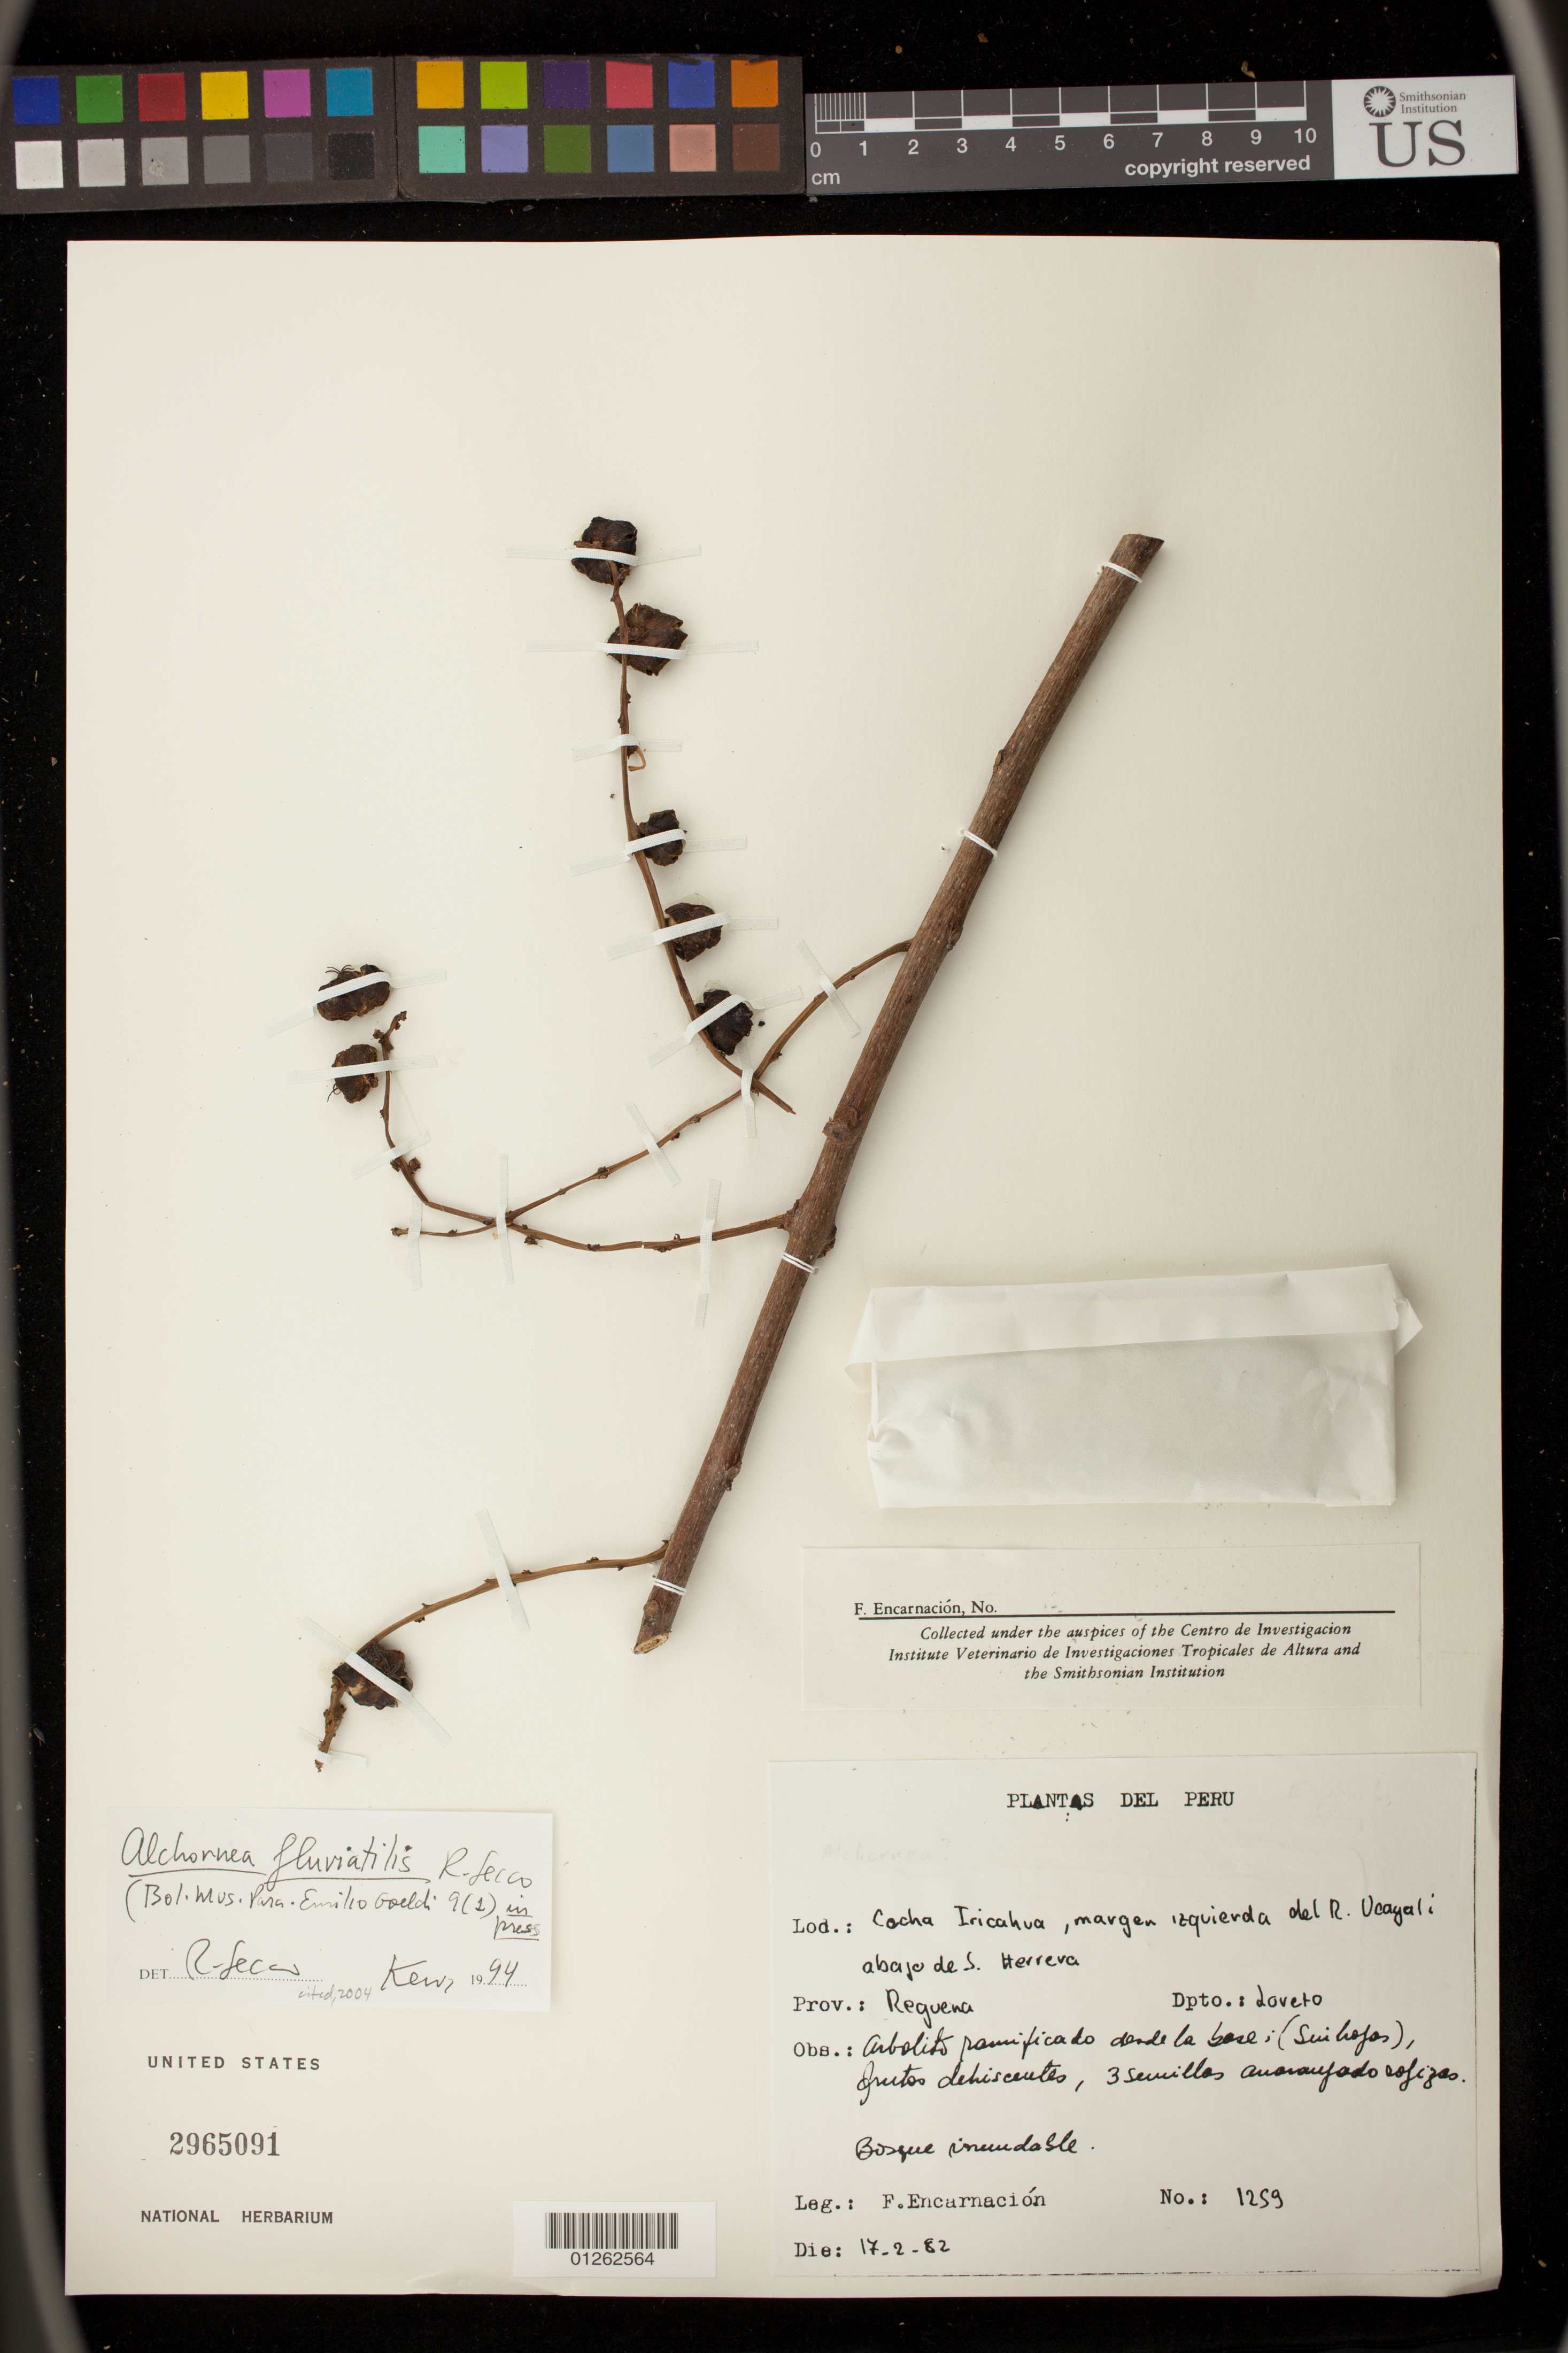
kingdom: Plantae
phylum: Tracheophyta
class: Magnoliopsida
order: Malpighiales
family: Euphorbiaceae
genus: Alchornea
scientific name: Alchornea fluviatilis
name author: Secco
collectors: F. Encarnación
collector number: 1259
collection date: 1982-02-17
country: Peru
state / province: Loreto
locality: Cocha Iricahua, margen izquierda del R. Ucayali abajo de S. Herrera. Requena.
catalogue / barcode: US 2965091